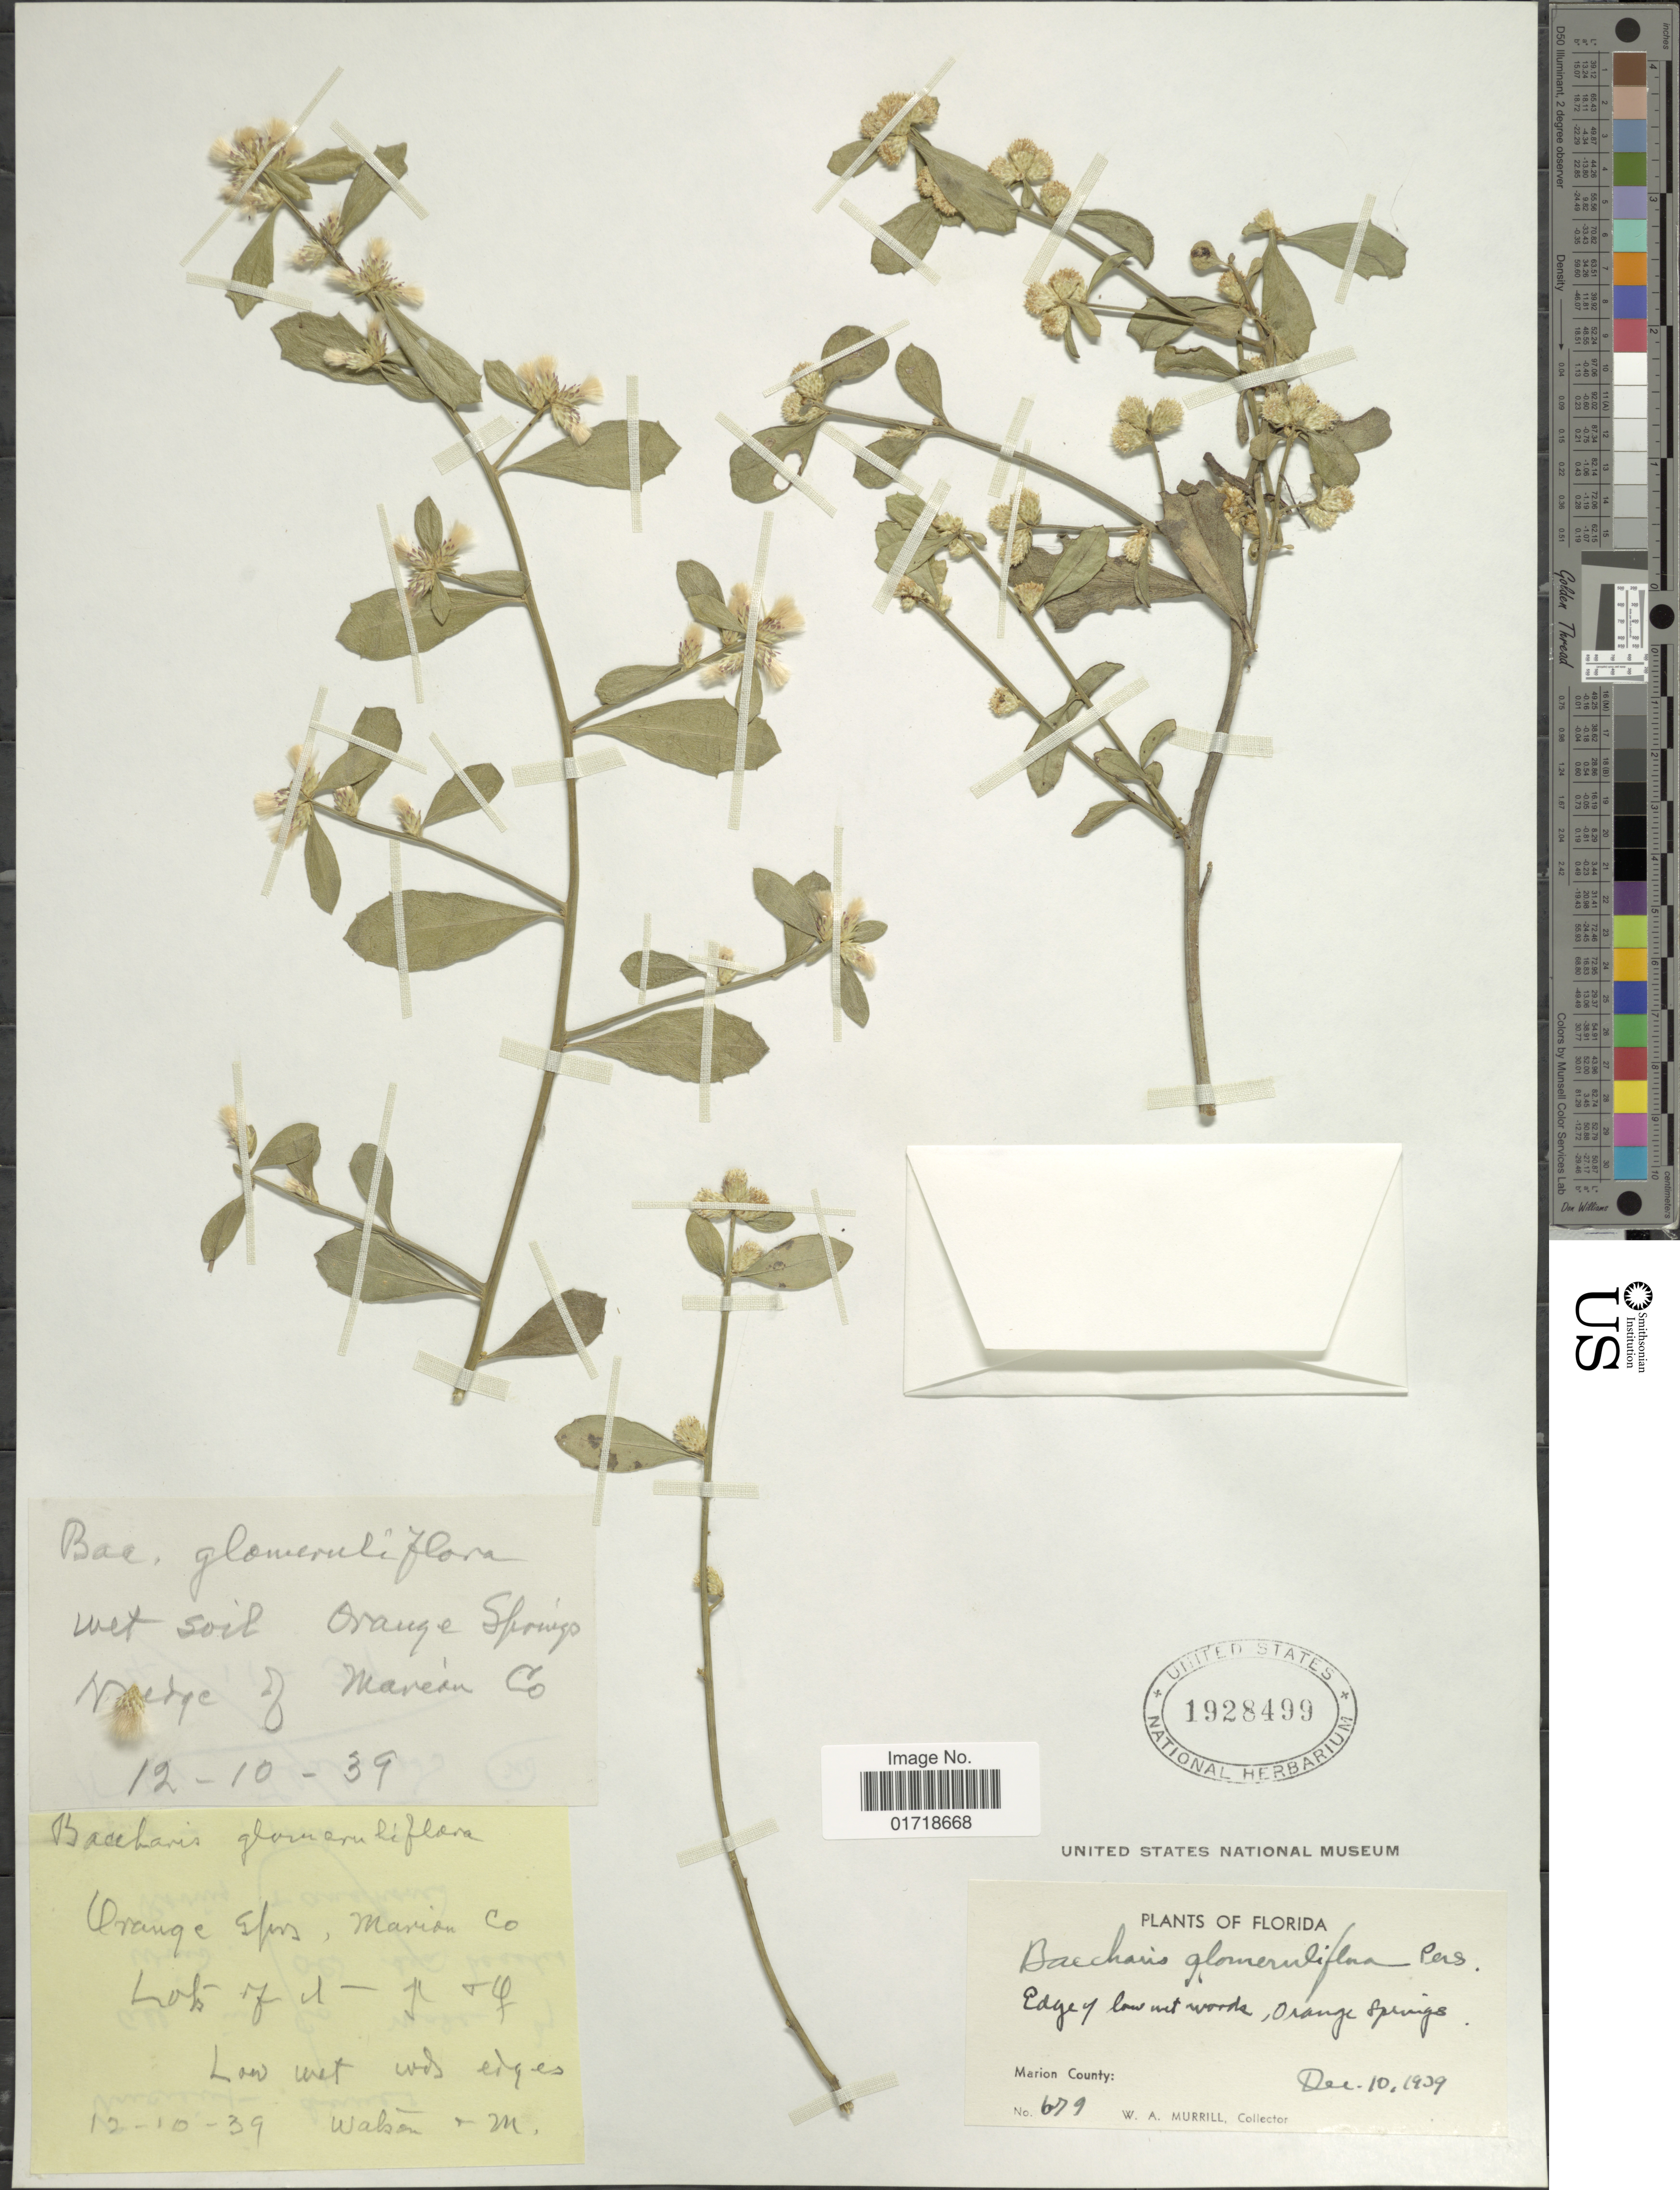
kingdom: Plantae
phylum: Tracheophyta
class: Magnoliopsida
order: Asterales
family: Asteraceae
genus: Baccharis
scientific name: Baccharis glomeruliflora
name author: Pers.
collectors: W. A. Murrill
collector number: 679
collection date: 1939-12-10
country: United States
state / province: Florida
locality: Edge of low net woods, Orange Springs, Marion County.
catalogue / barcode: US 1928499